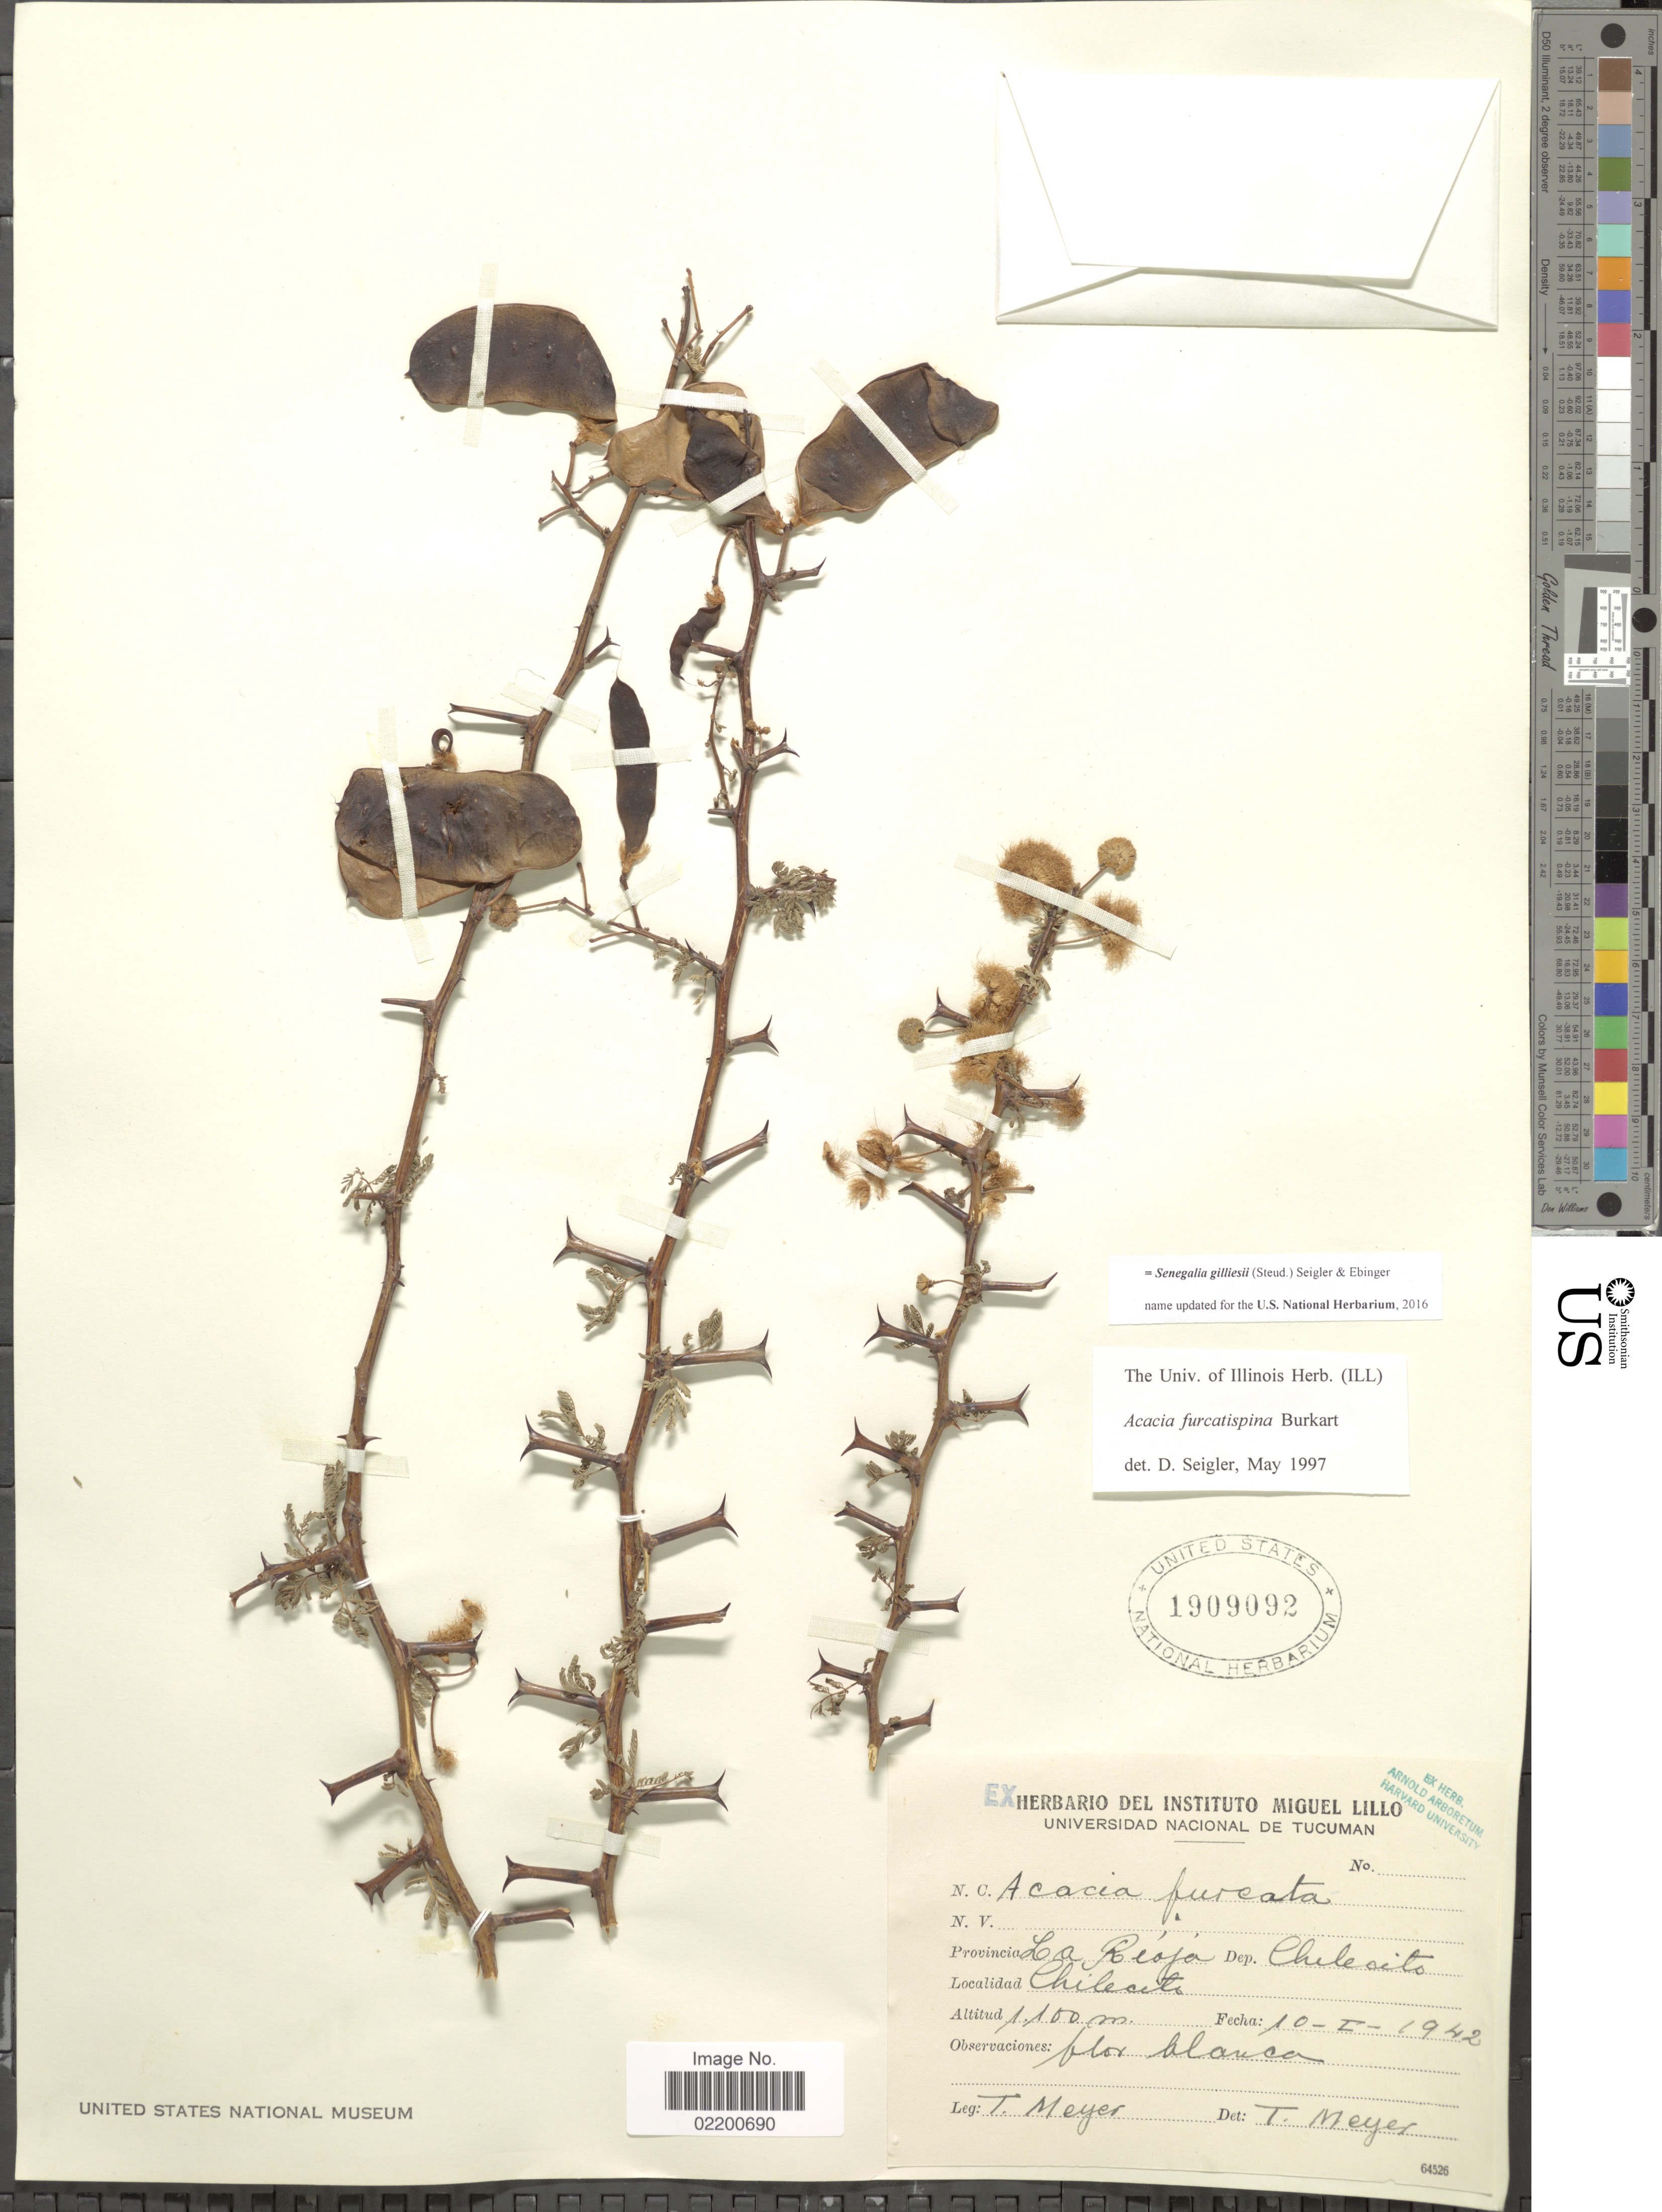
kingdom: Plantae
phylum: Tracheophyta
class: Magnoliopsida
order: Fabales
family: Fabaceae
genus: Senegalia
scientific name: Senegalia gilliesii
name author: (Steud.) Seigler & Ebinger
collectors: T. Meyer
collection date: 1942-01-10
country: Argentina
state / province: La Rioja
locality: Dep. Chilecito, Chilecito.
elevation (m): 1100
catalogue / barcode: US 1909092